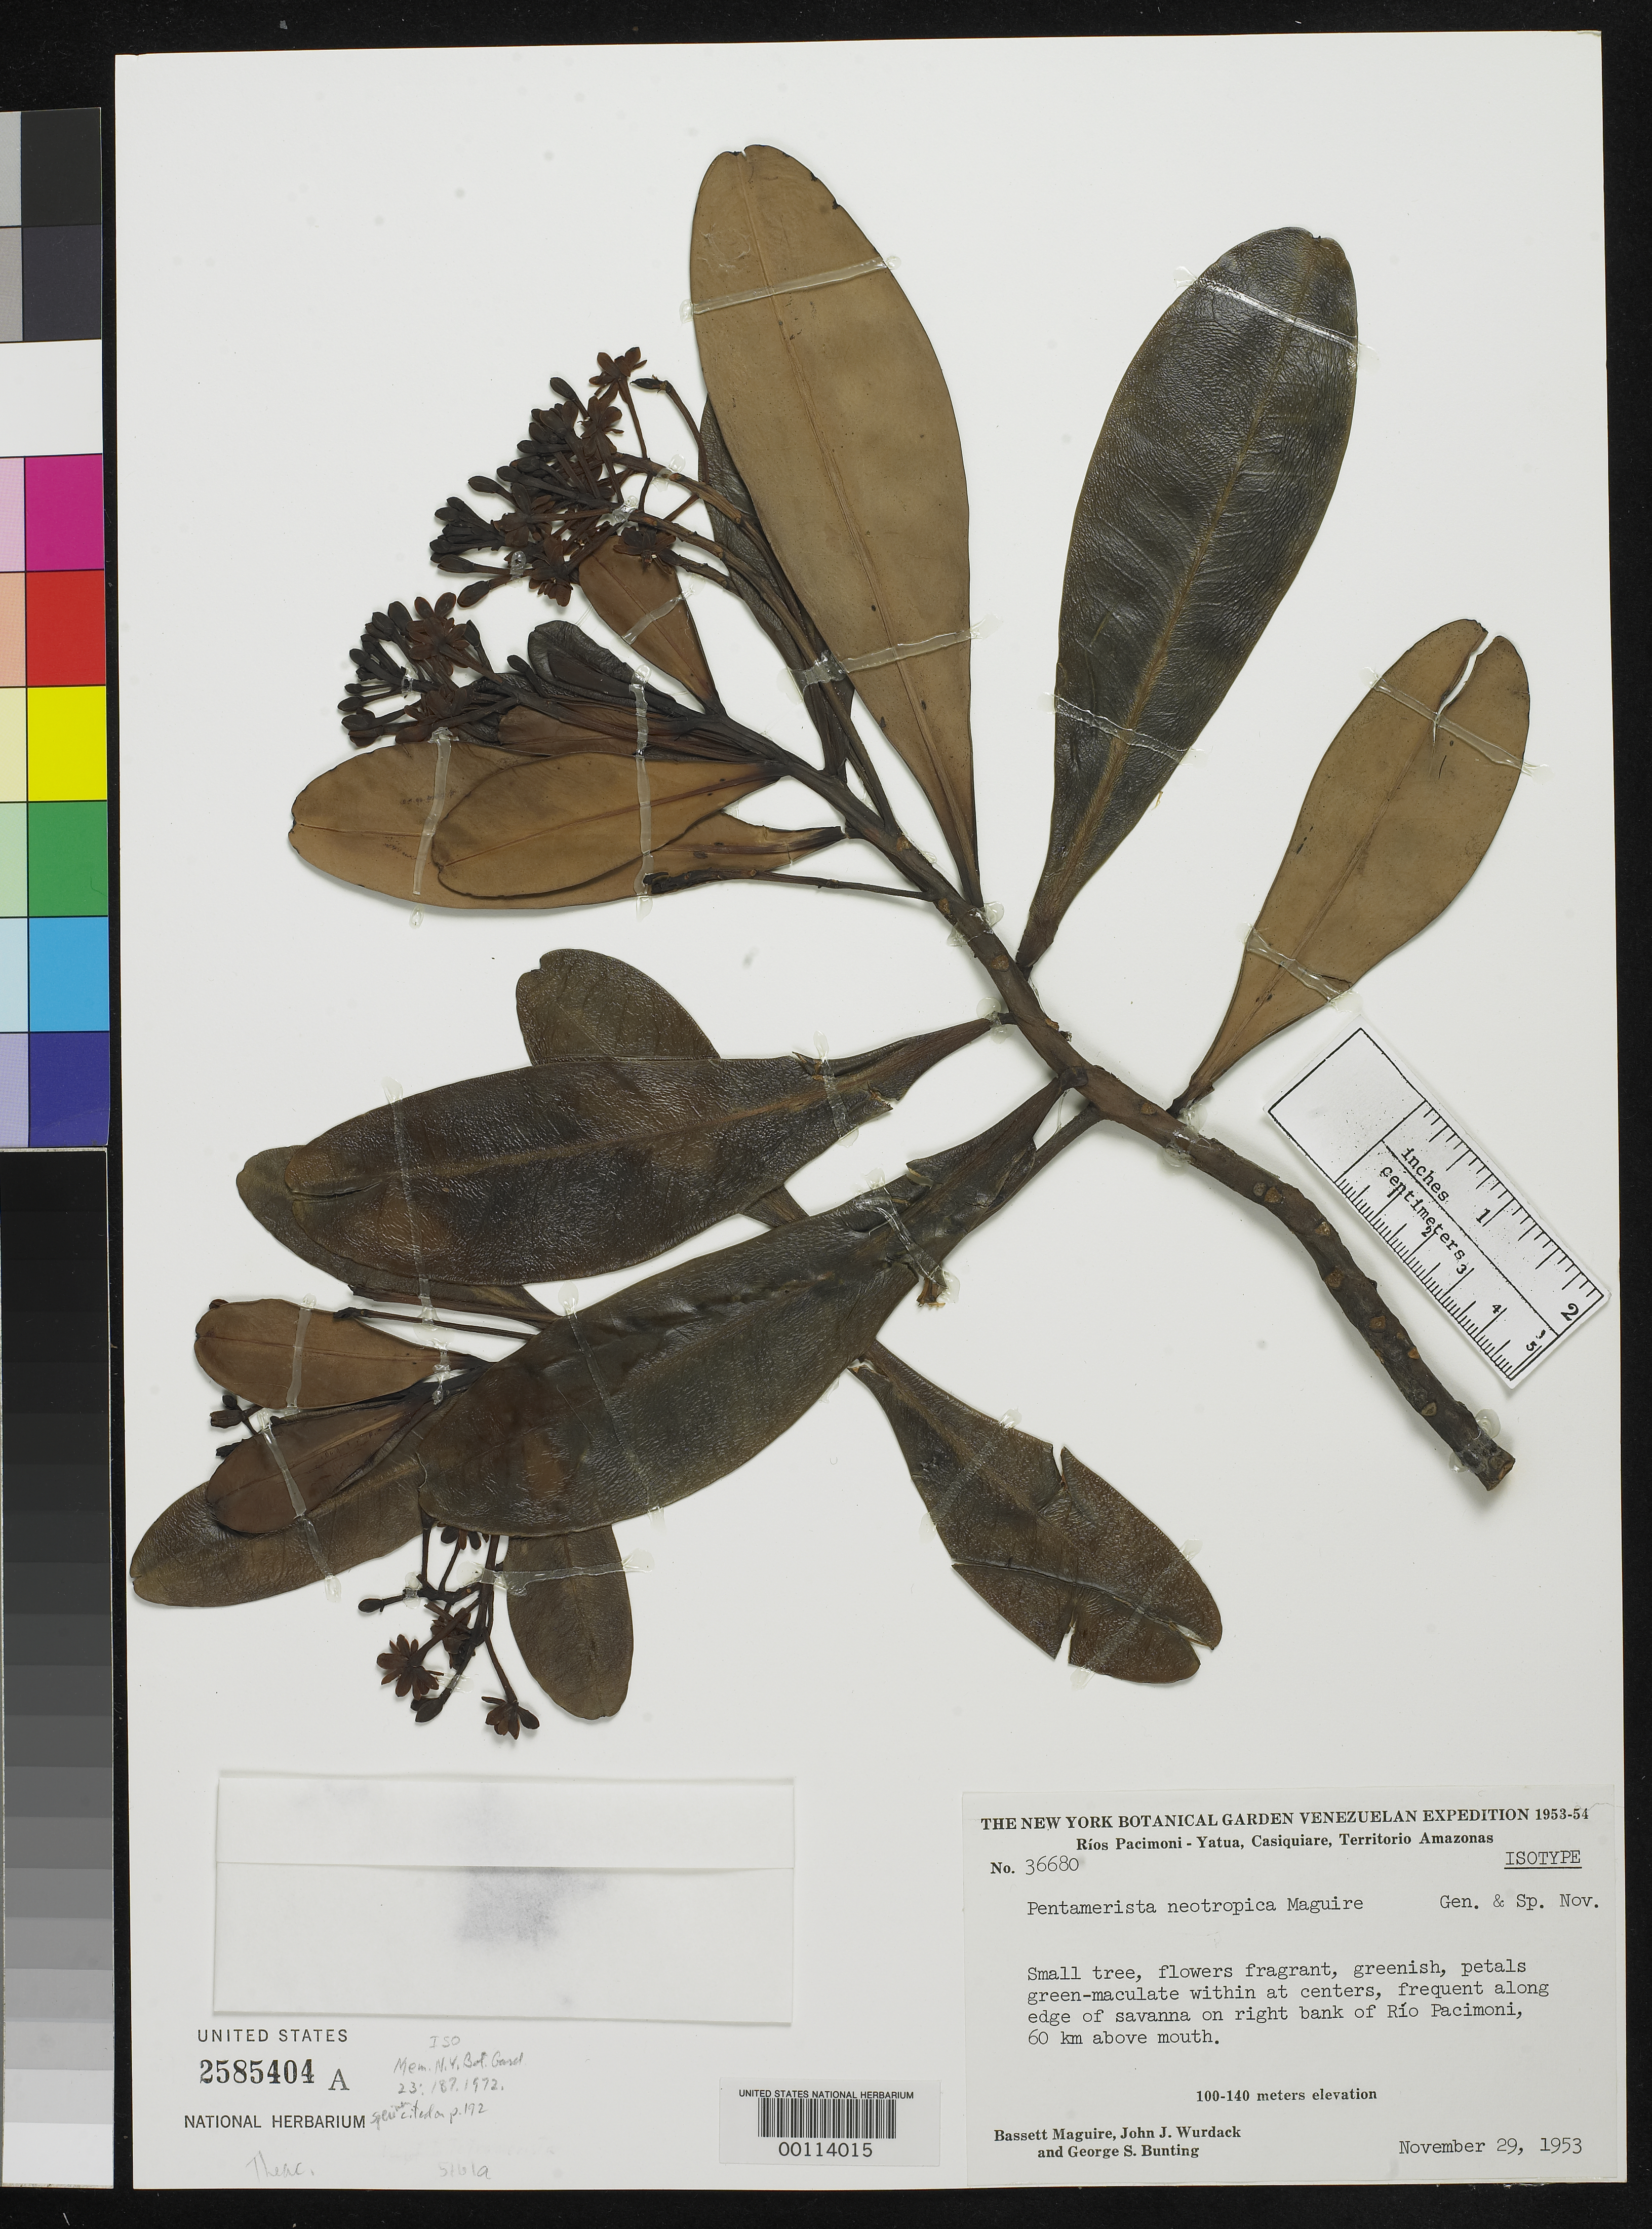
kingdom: Plantae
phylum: Tracheophyta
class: Magnoliopsida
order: Ericales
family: Tetrameristaceae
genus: Pentamerista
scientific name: Pentamerista neotropica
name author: Maguire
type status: Isotype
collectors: B. Maguire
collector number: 36680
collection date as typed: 29 Nov 1953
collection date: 1953-11-29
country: Venezuela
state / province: Amazonas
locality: Rio Pacimoni.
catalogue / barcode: US 2585404A